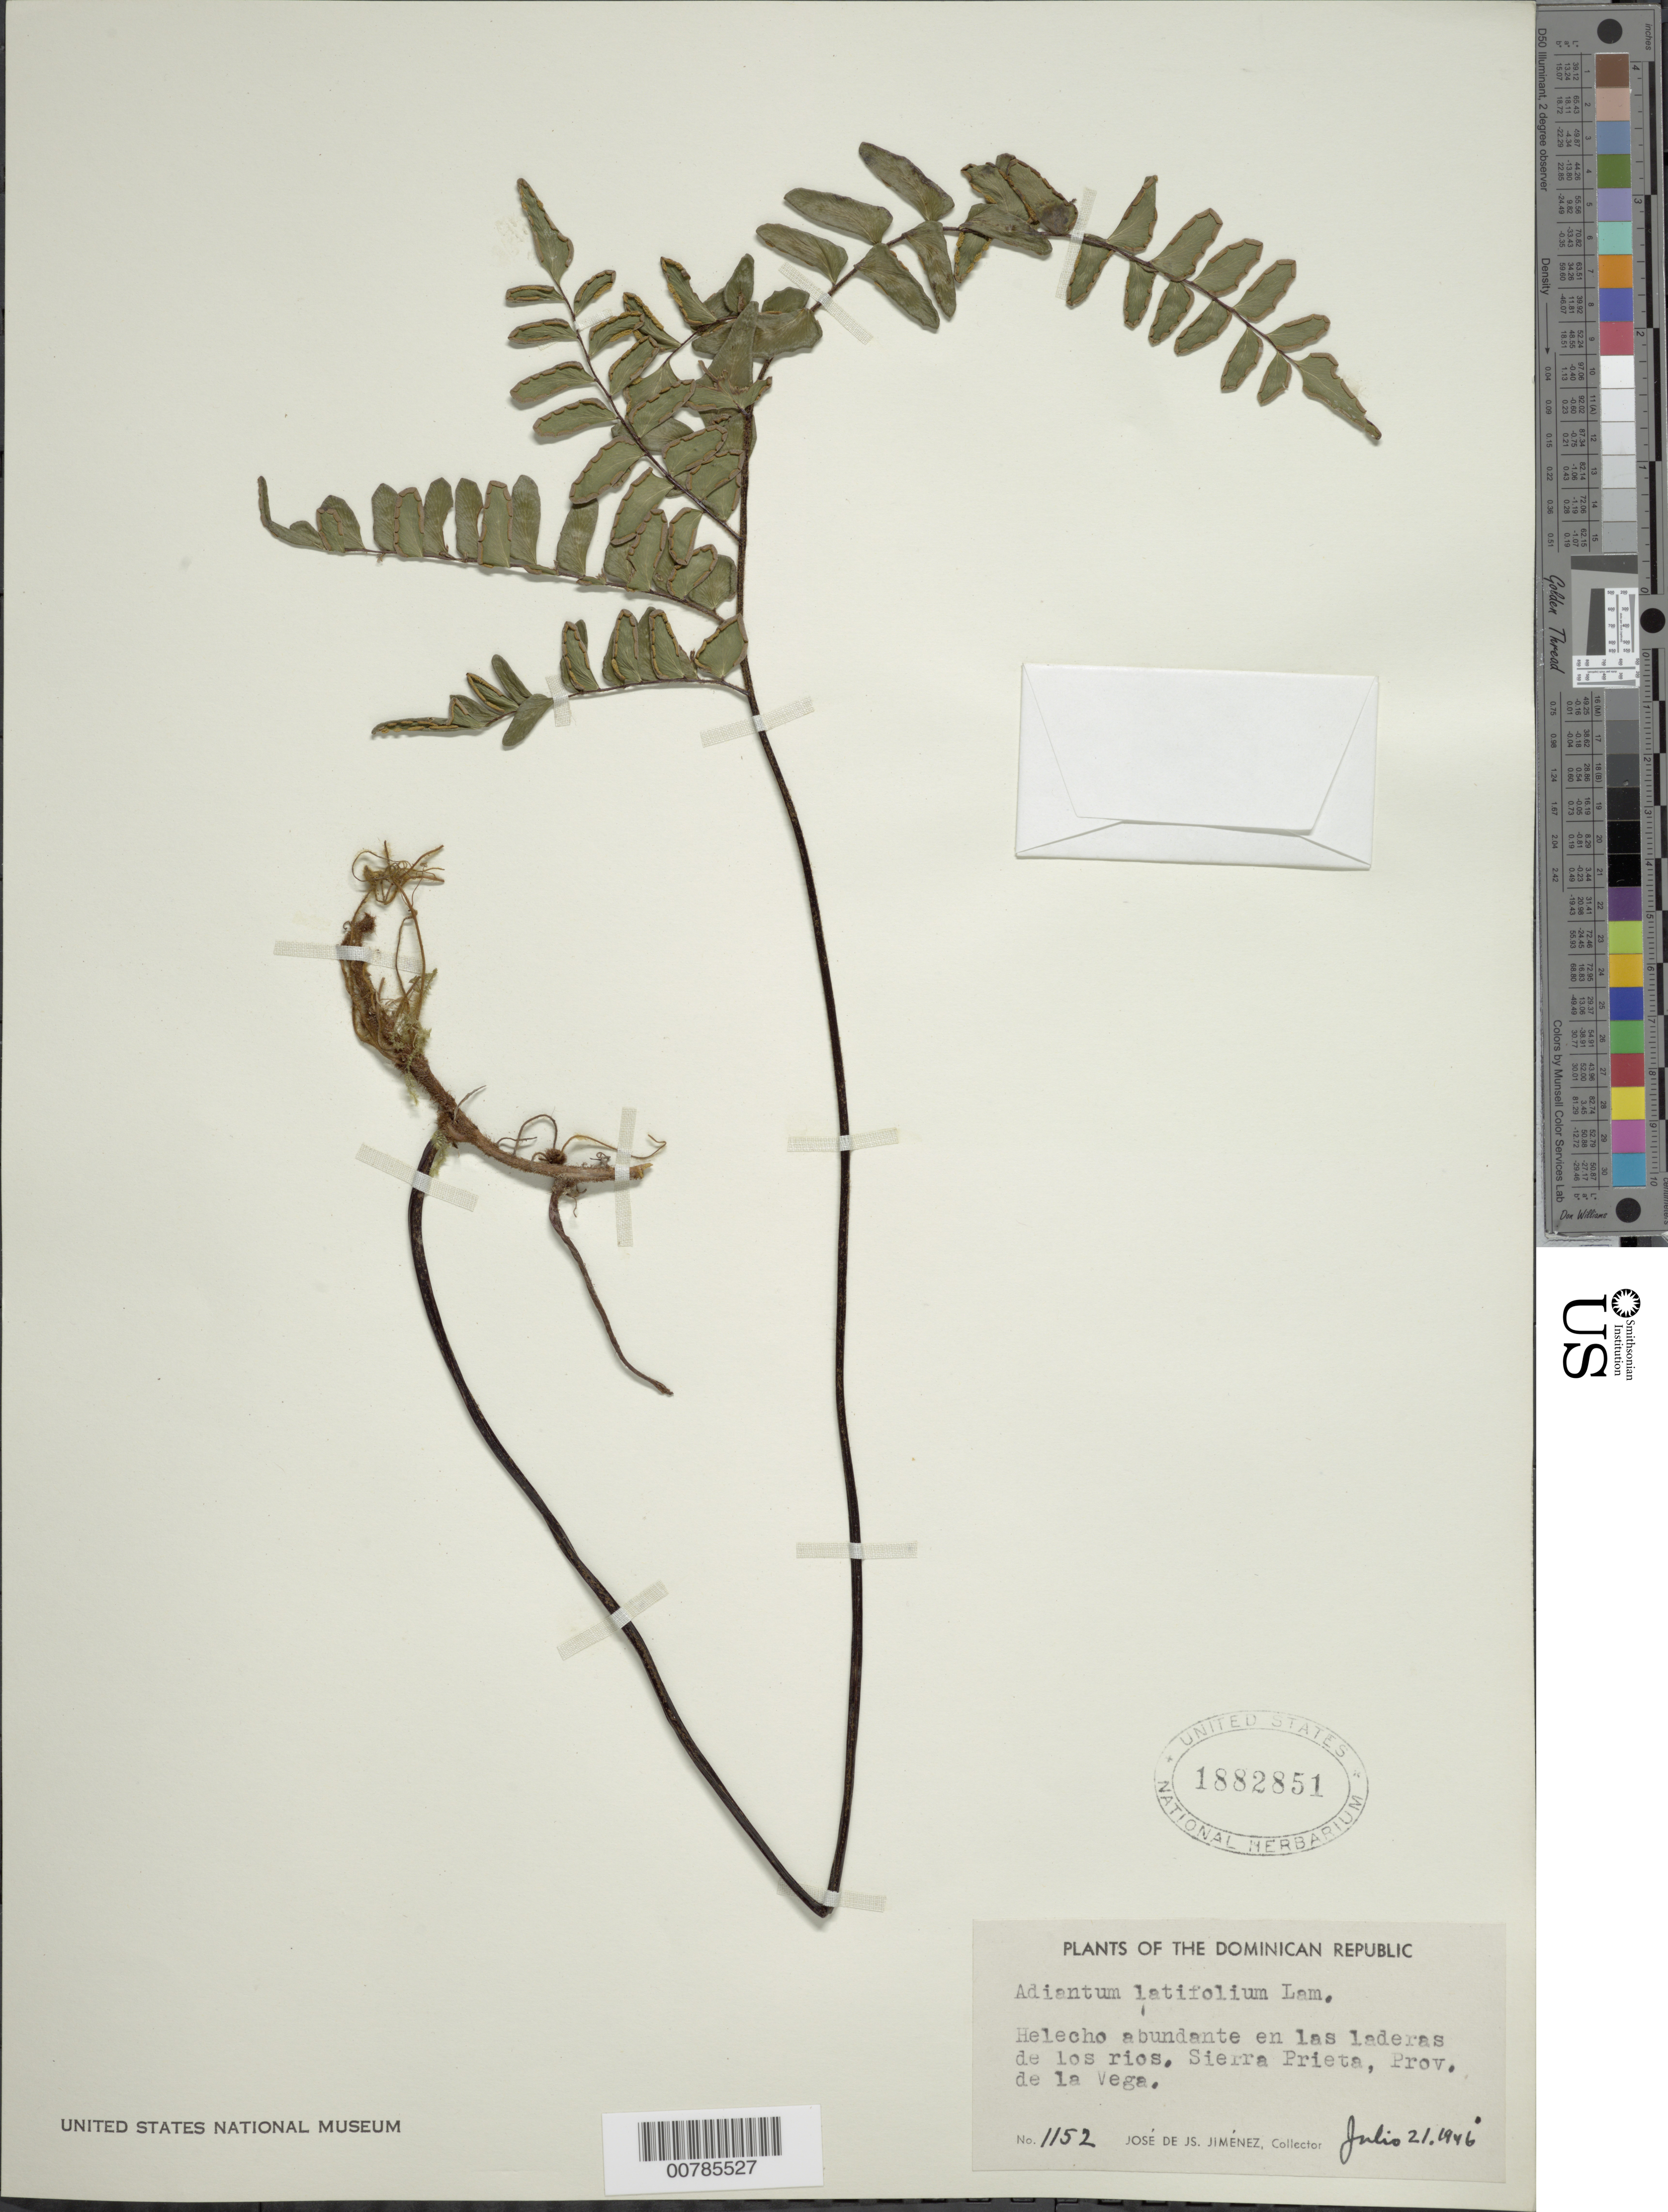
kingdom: Plantae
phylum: Tracheophyta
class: Polypodiopsida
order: Polypodiales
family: Pteridaceae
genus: Adiantum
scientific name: Adiantum latifolium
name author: Lam.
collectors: J. J. Jiménez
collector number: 1152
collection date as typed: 21 Jul 1946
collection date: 1946-07-21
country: Dominican Republic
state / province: La Vega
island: Hispaniola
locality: Sierra Prieta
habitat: En las laderas de los rios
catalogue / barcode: US 1882851